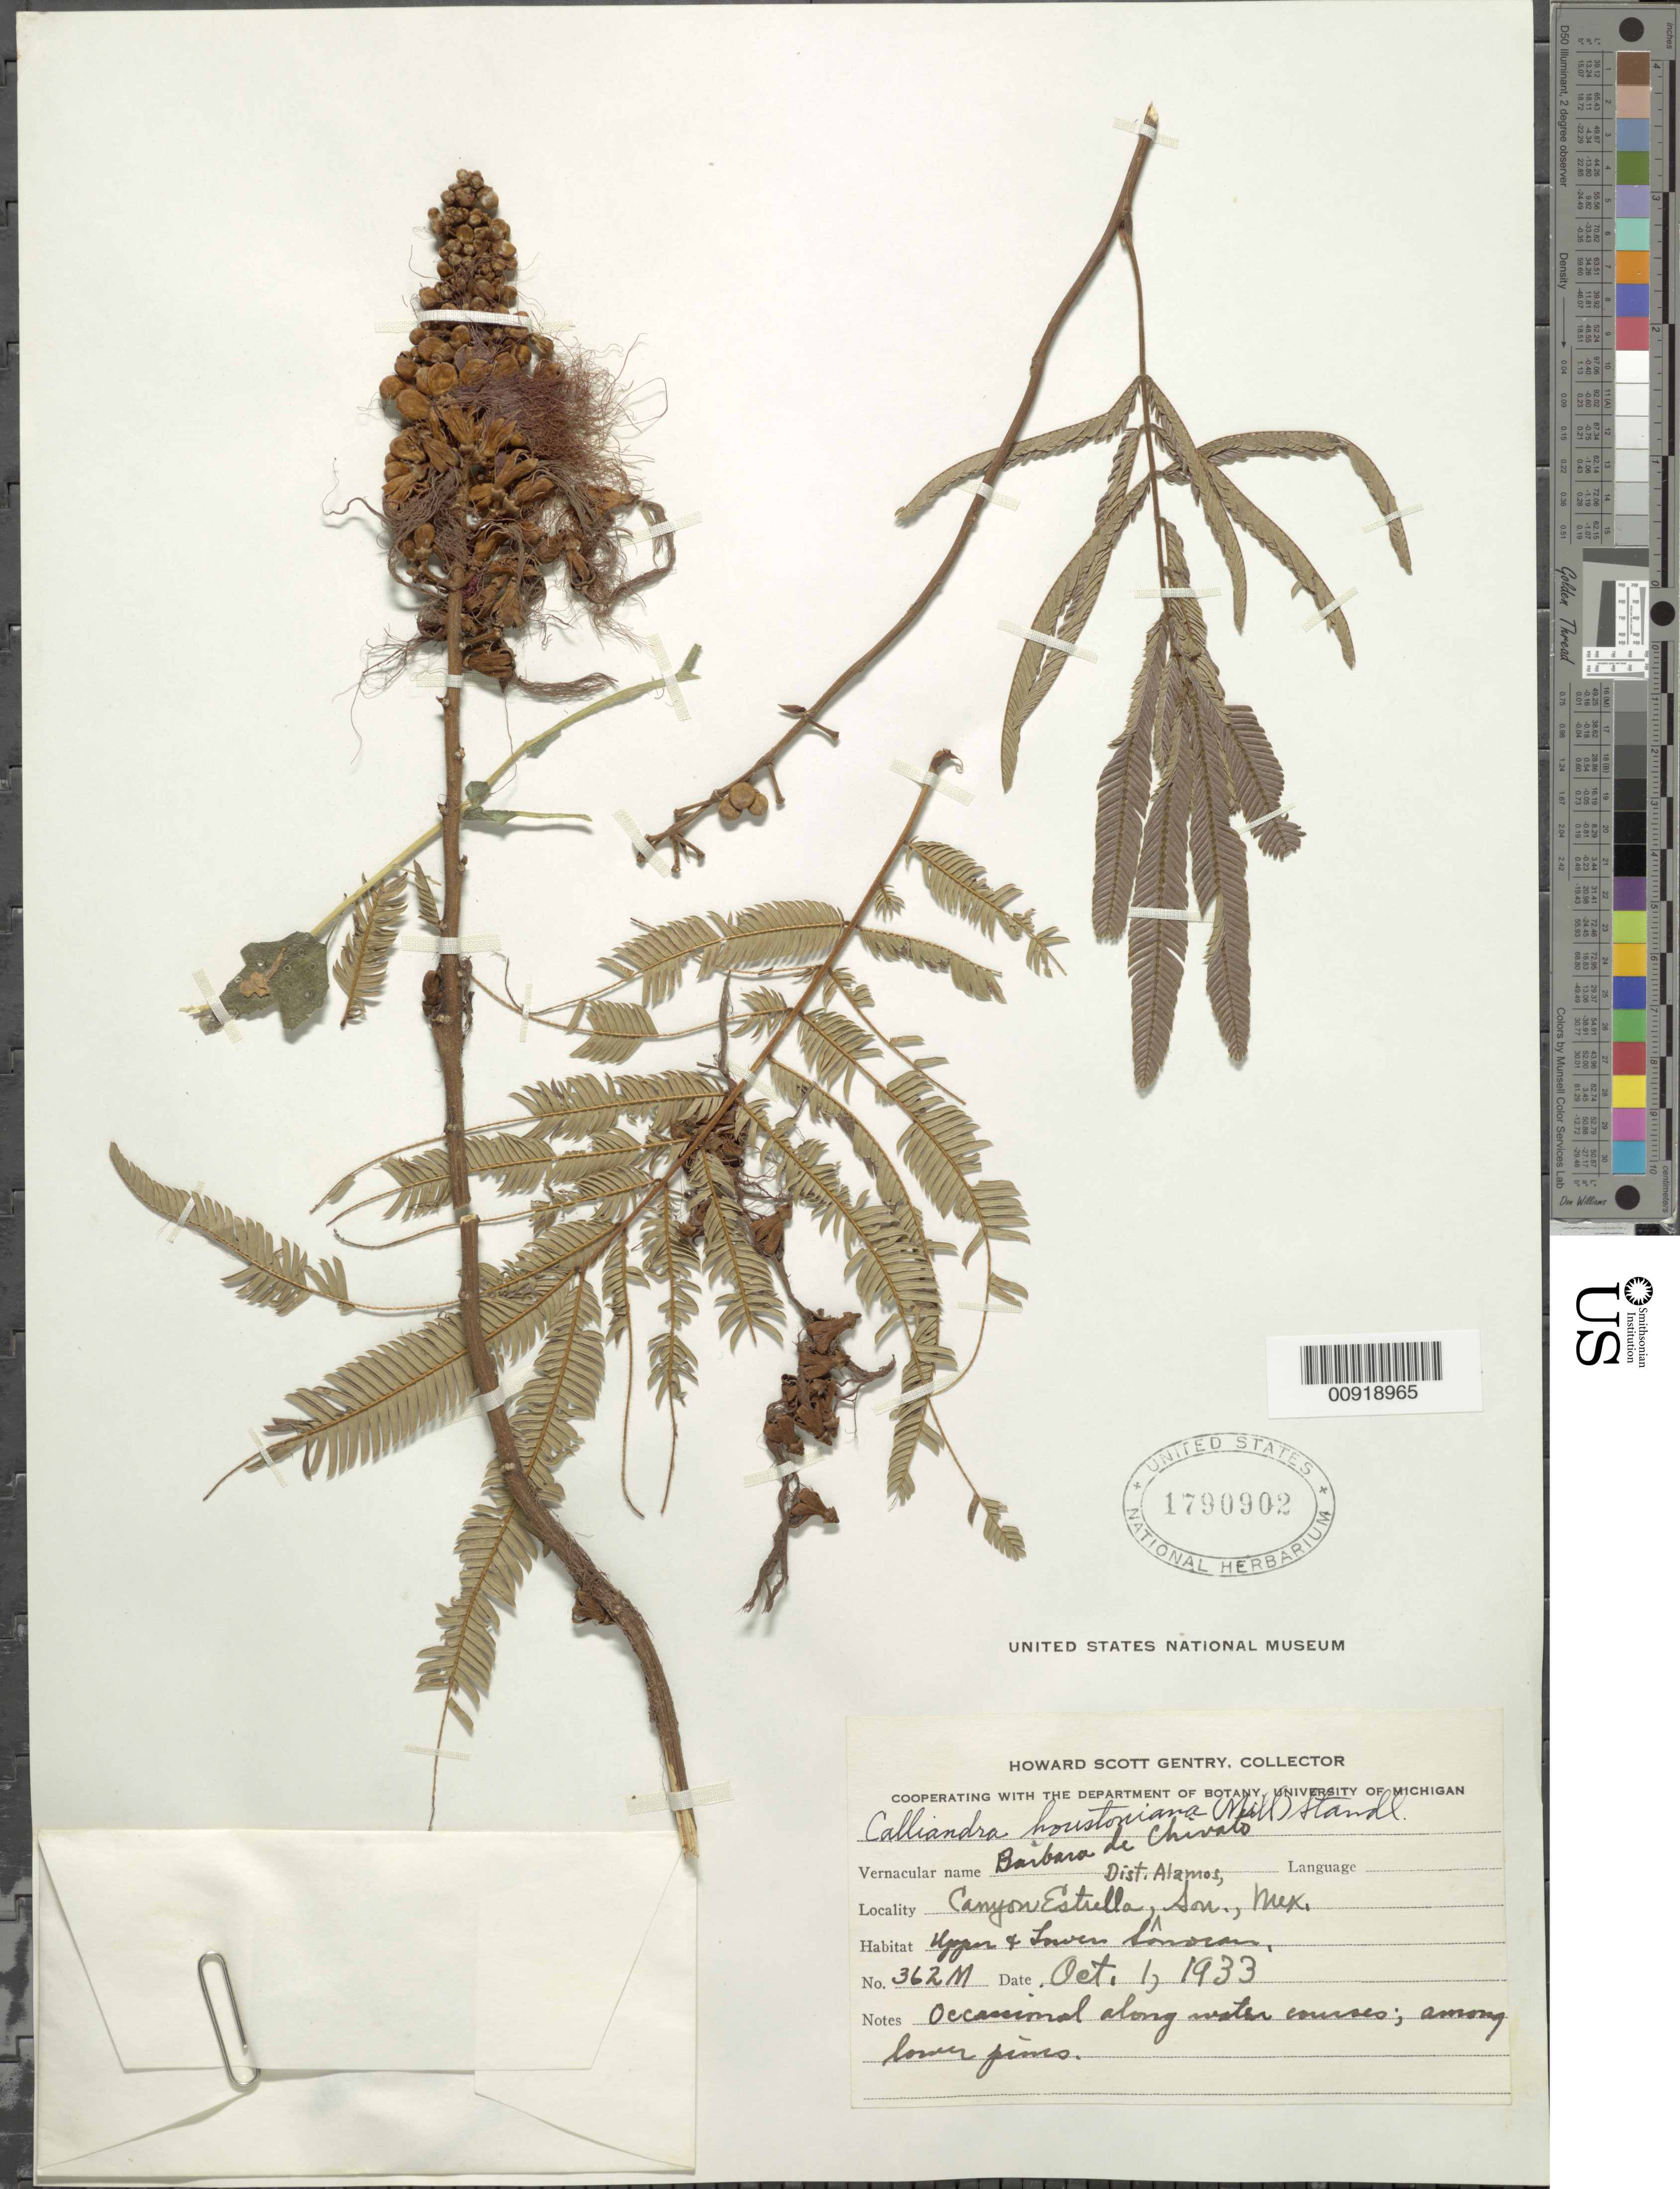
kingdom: Plantae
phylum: Tracheophyta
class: Magnoliopsida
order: Fabales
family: Fabaceae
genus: Calliandra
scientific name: Calliandra houstoniana var. houstoniana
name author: (Mill.) Standl.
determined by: Strong, Mark T., (BOT), Smithsonian Institution - National Museum of Natural History (UNITED STATES)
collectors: H. S. Gentry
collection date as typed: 01 Oct 1933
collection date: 1933-10-01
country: Mexico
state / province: Sonora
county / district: Alamos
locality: Canyon Estrella, Distr. Alamos, Sonora.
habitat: Upper & Lower Sonoran. Occasional along water courses; among lower pines.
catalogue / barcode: US 1790902